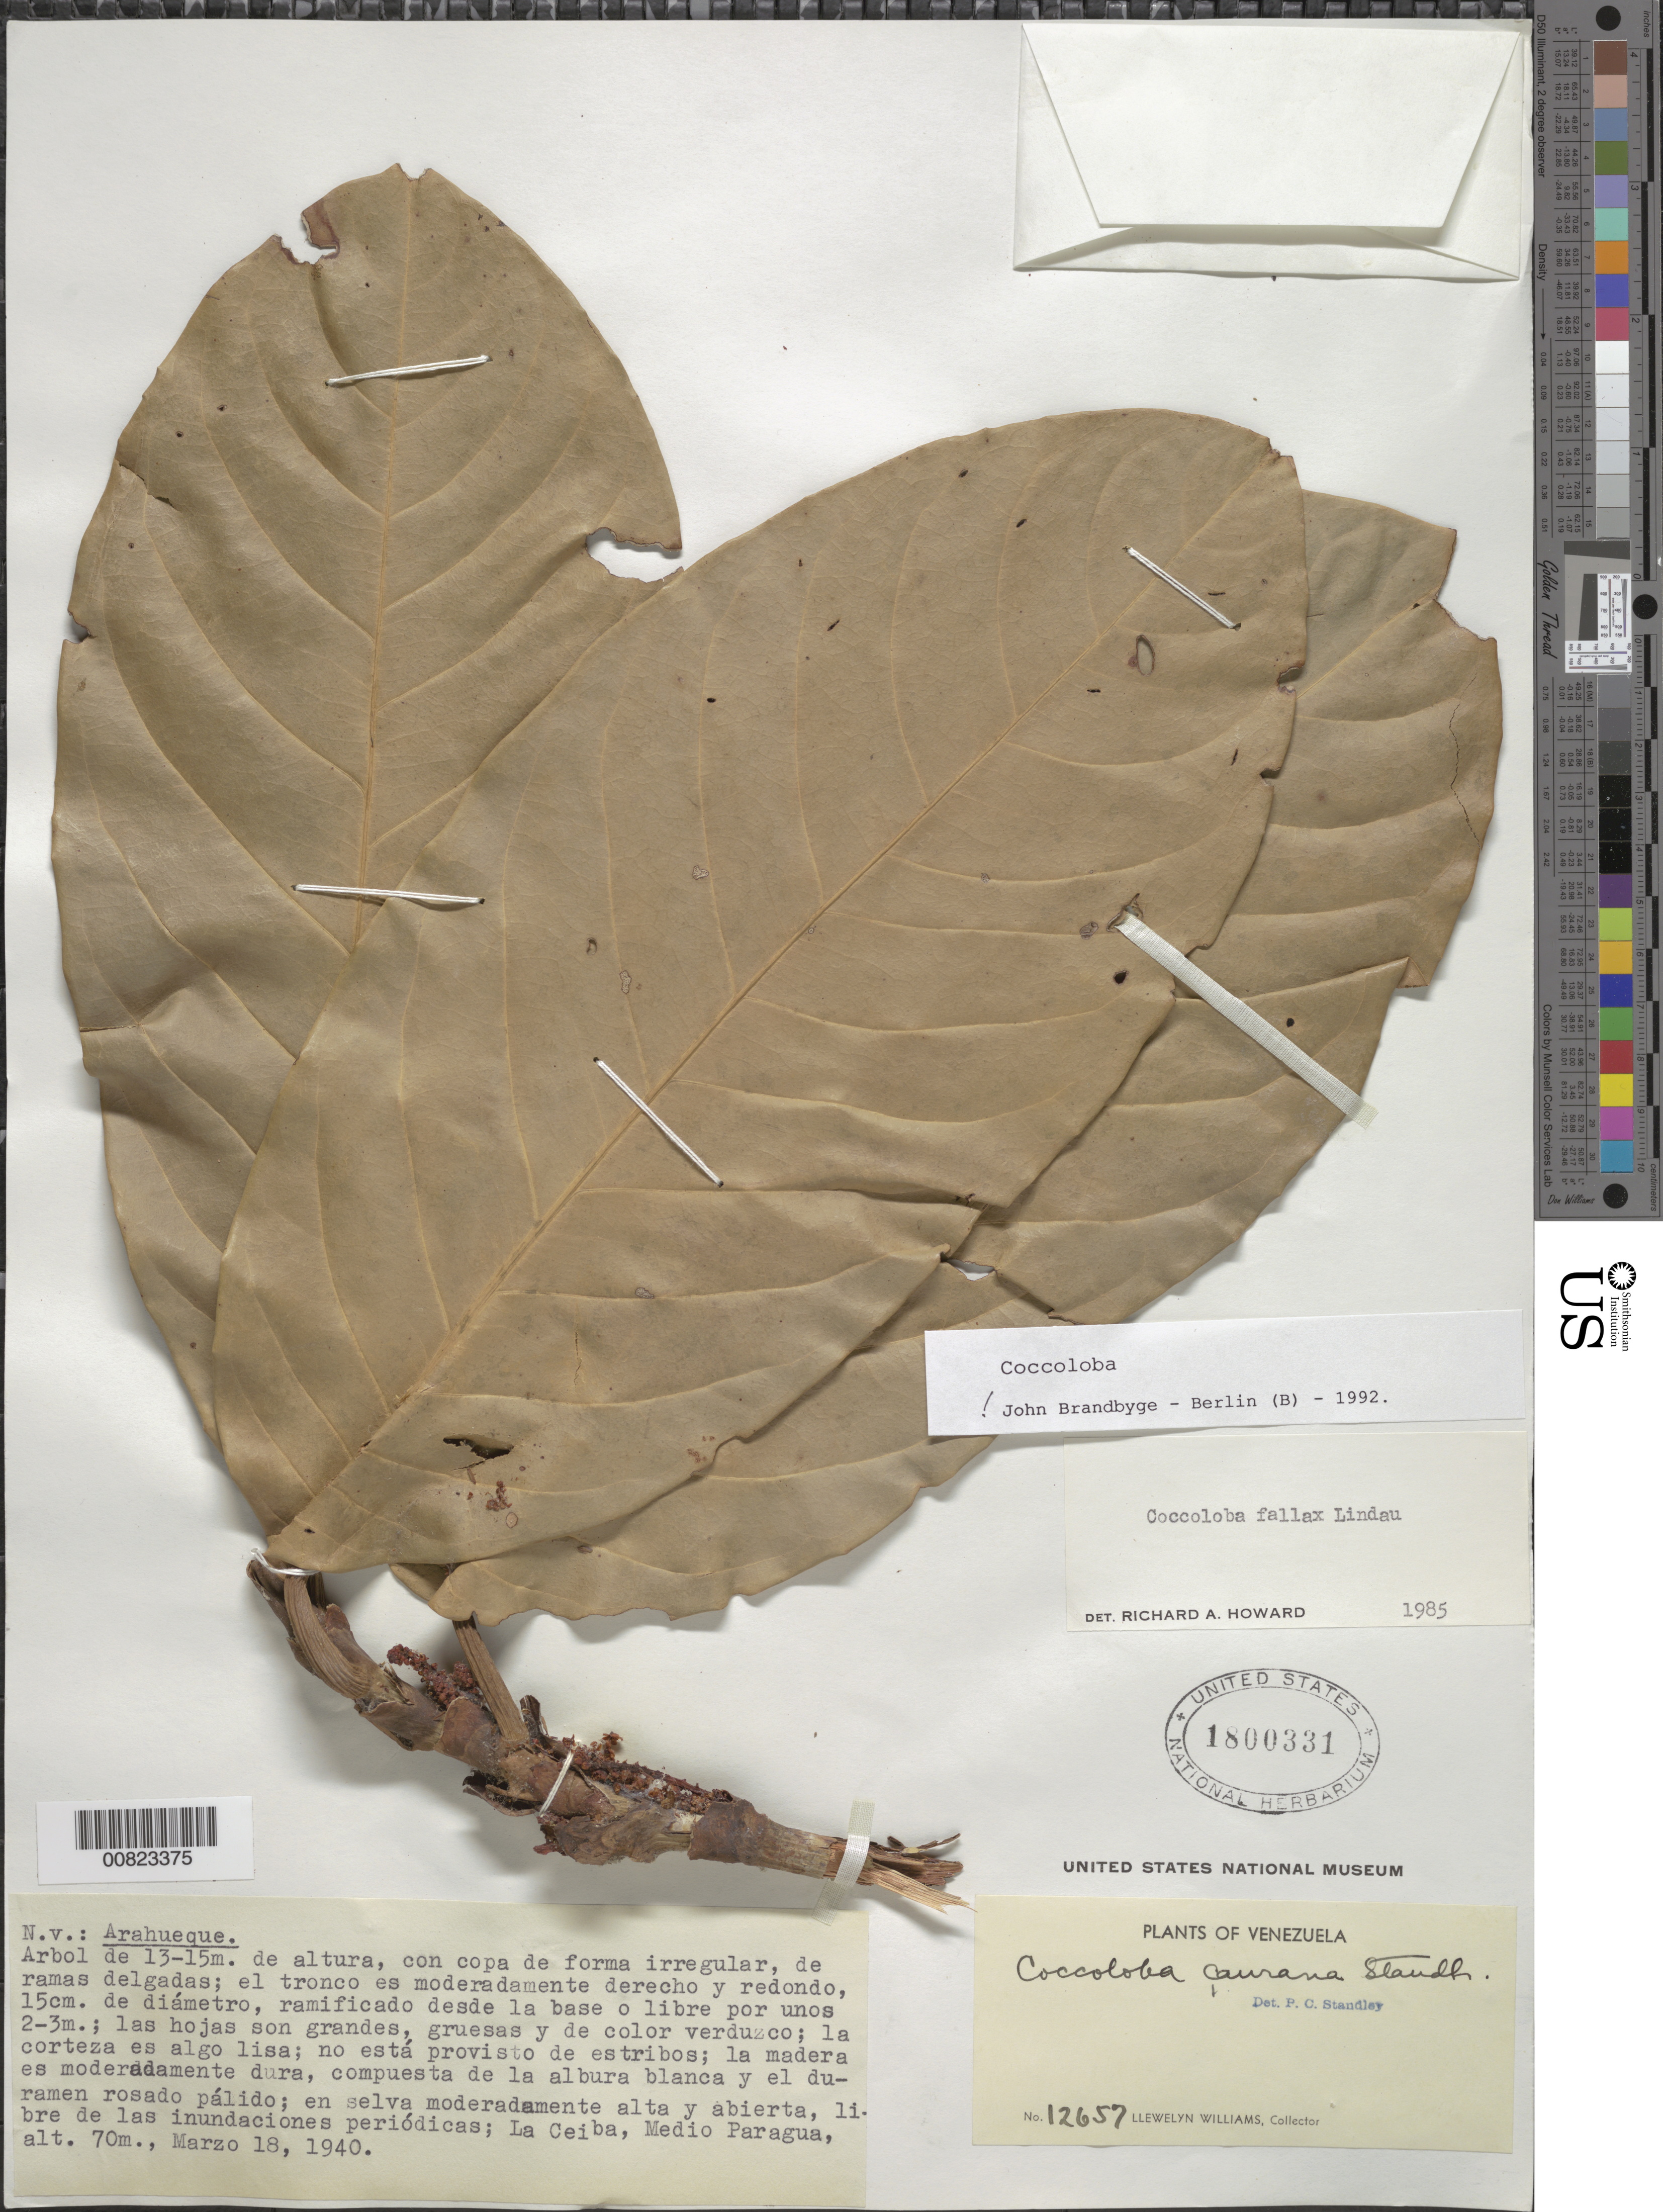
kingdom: Plantae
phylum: Tracheophyta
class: Magnoliopsida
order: Caryophyllales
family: Polygonaceae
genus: Coccoloba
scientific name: Coccoloba fallax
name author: Lindau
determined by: Brandbyge, J.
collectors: Ll. Williams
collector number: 12657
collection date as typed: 18-Mar-40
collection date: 1940-03-18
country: Venezuela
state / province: Bolívar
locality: La Ceiba, Medio Paragua; Río Asa, afl. del Paragua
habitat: Selva moderamente alta y abierta, libre de las inundaciones periódicas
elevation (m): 70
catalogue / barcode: US 1800331